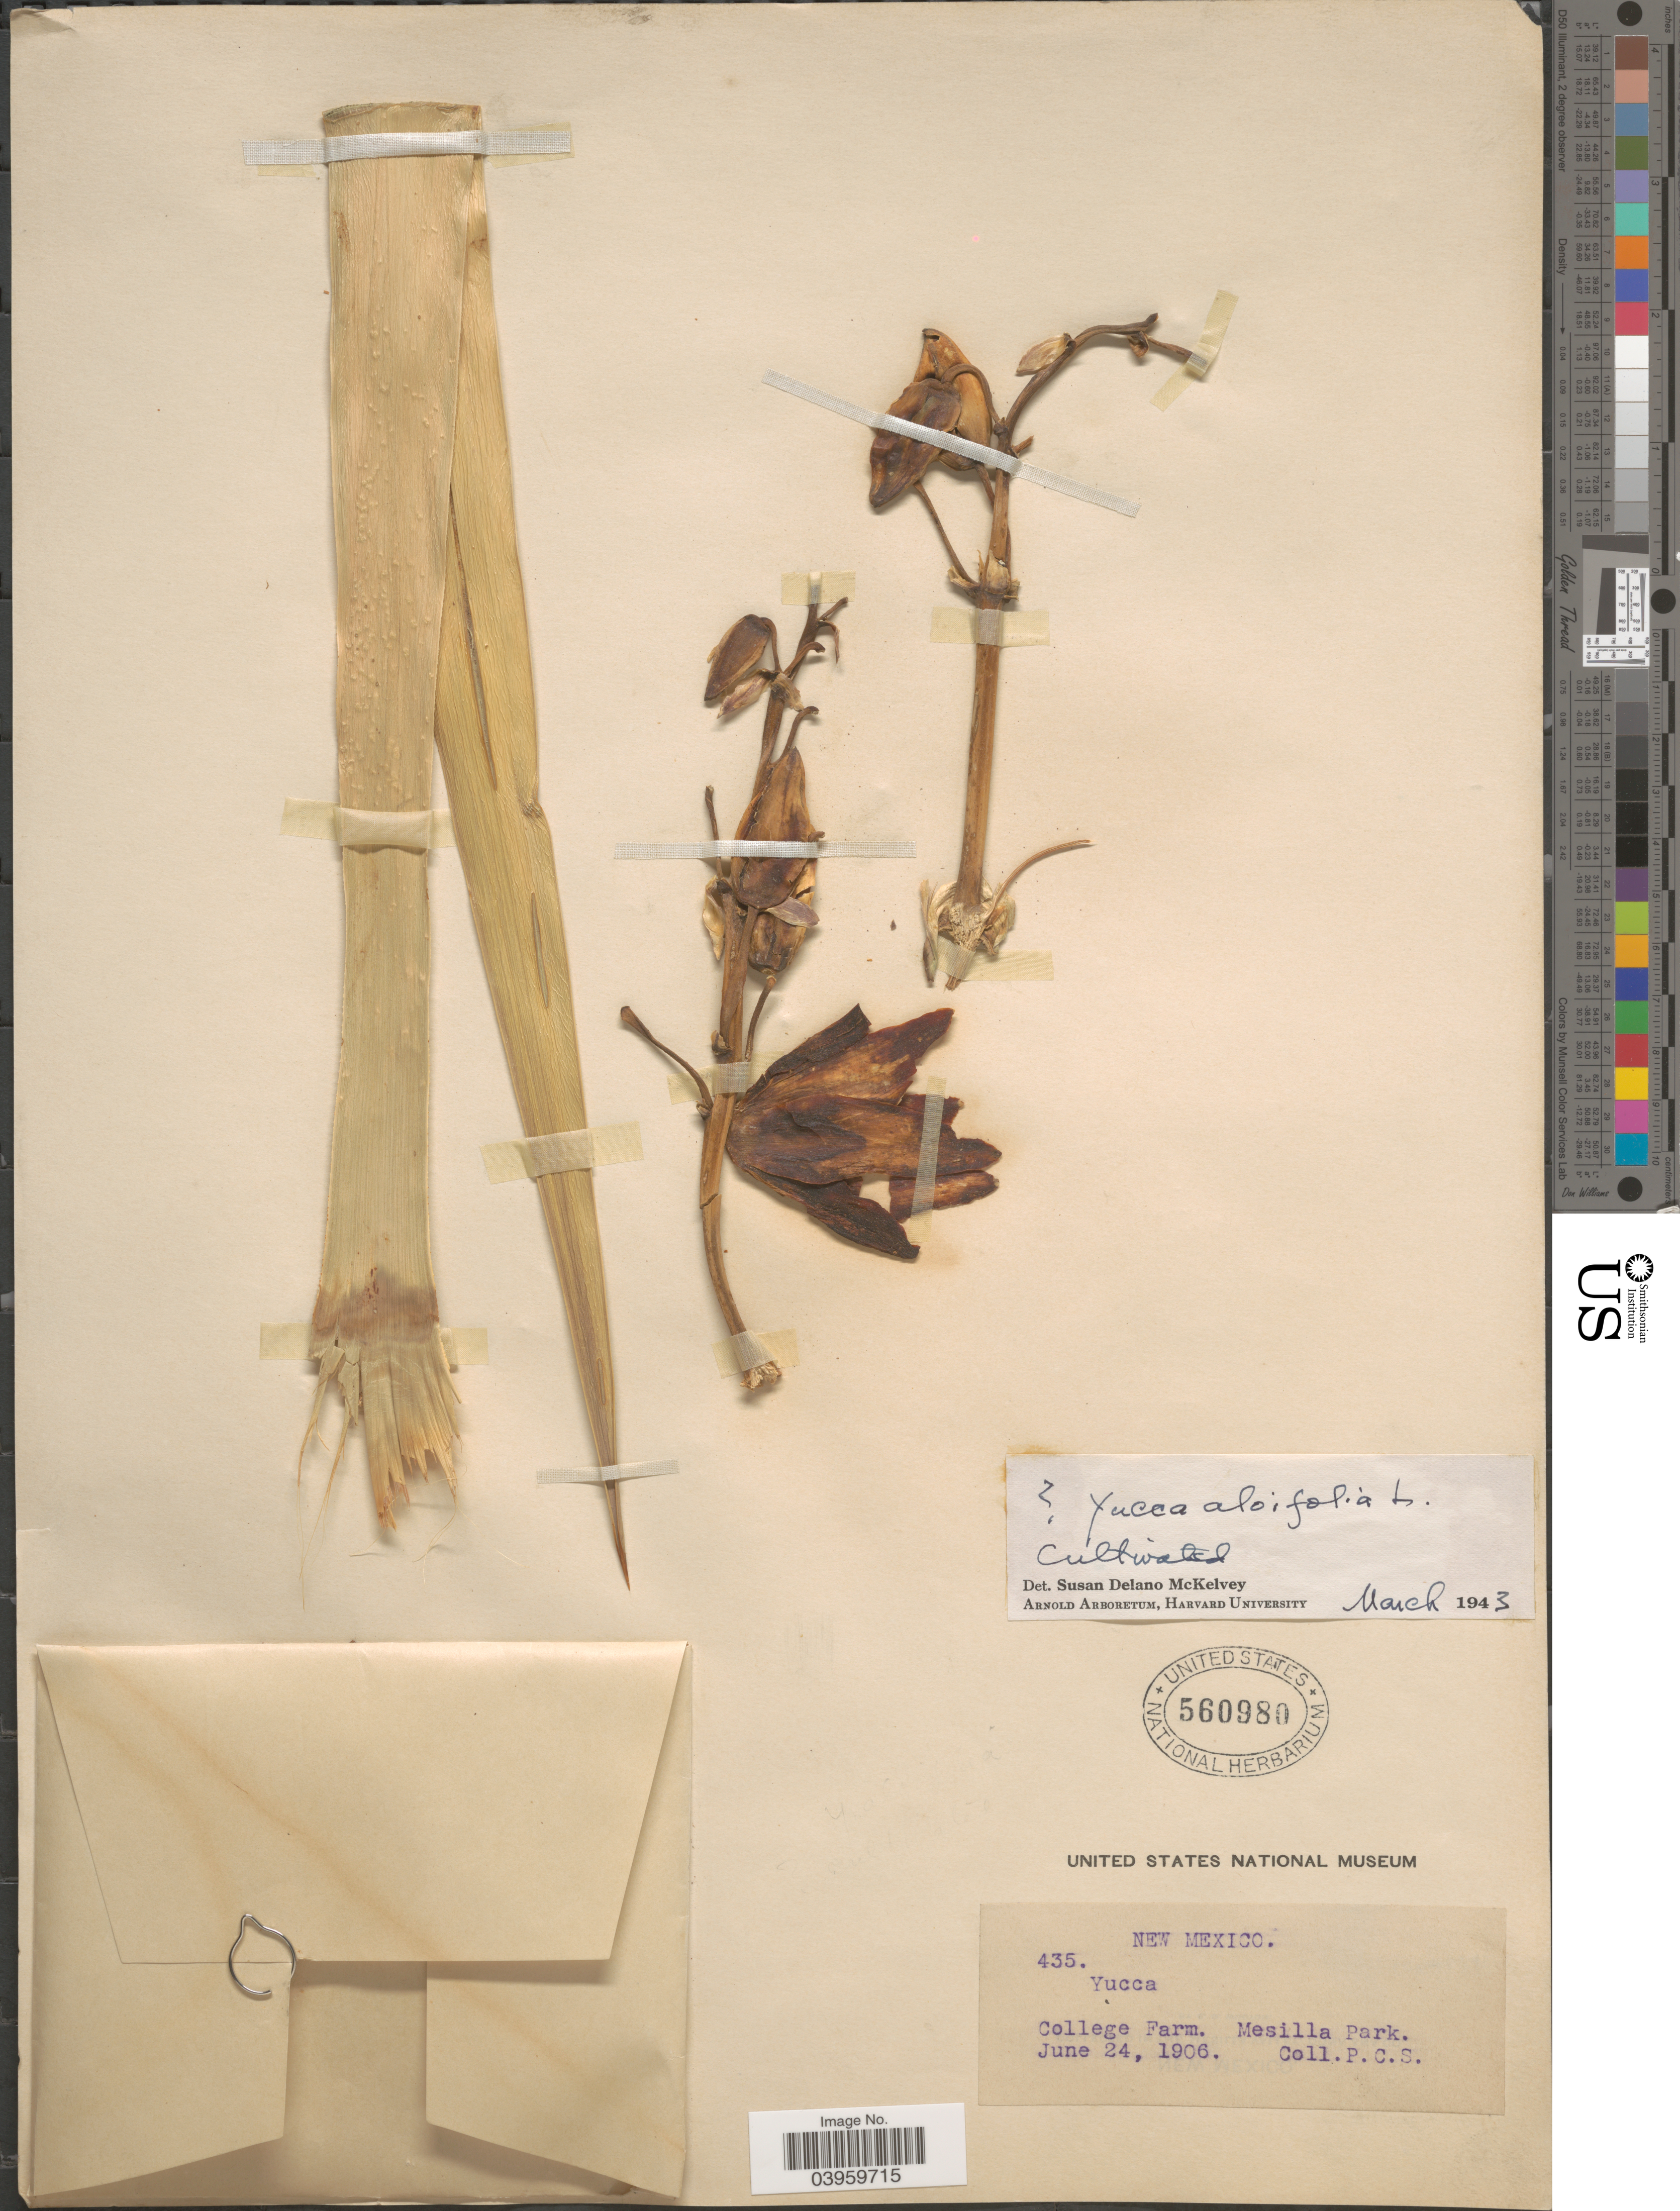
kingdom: Plantae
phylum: Tracheophyta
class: Liliopsida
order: Asparagales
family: Asparagaceae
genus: Yucca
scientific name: Yucca aloifolia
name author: L.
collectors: P. C. S.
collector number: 435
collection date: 1906-06-24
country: United States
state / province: New Mexico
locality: College Farm. Mesilla Park.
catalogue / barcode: US 560980